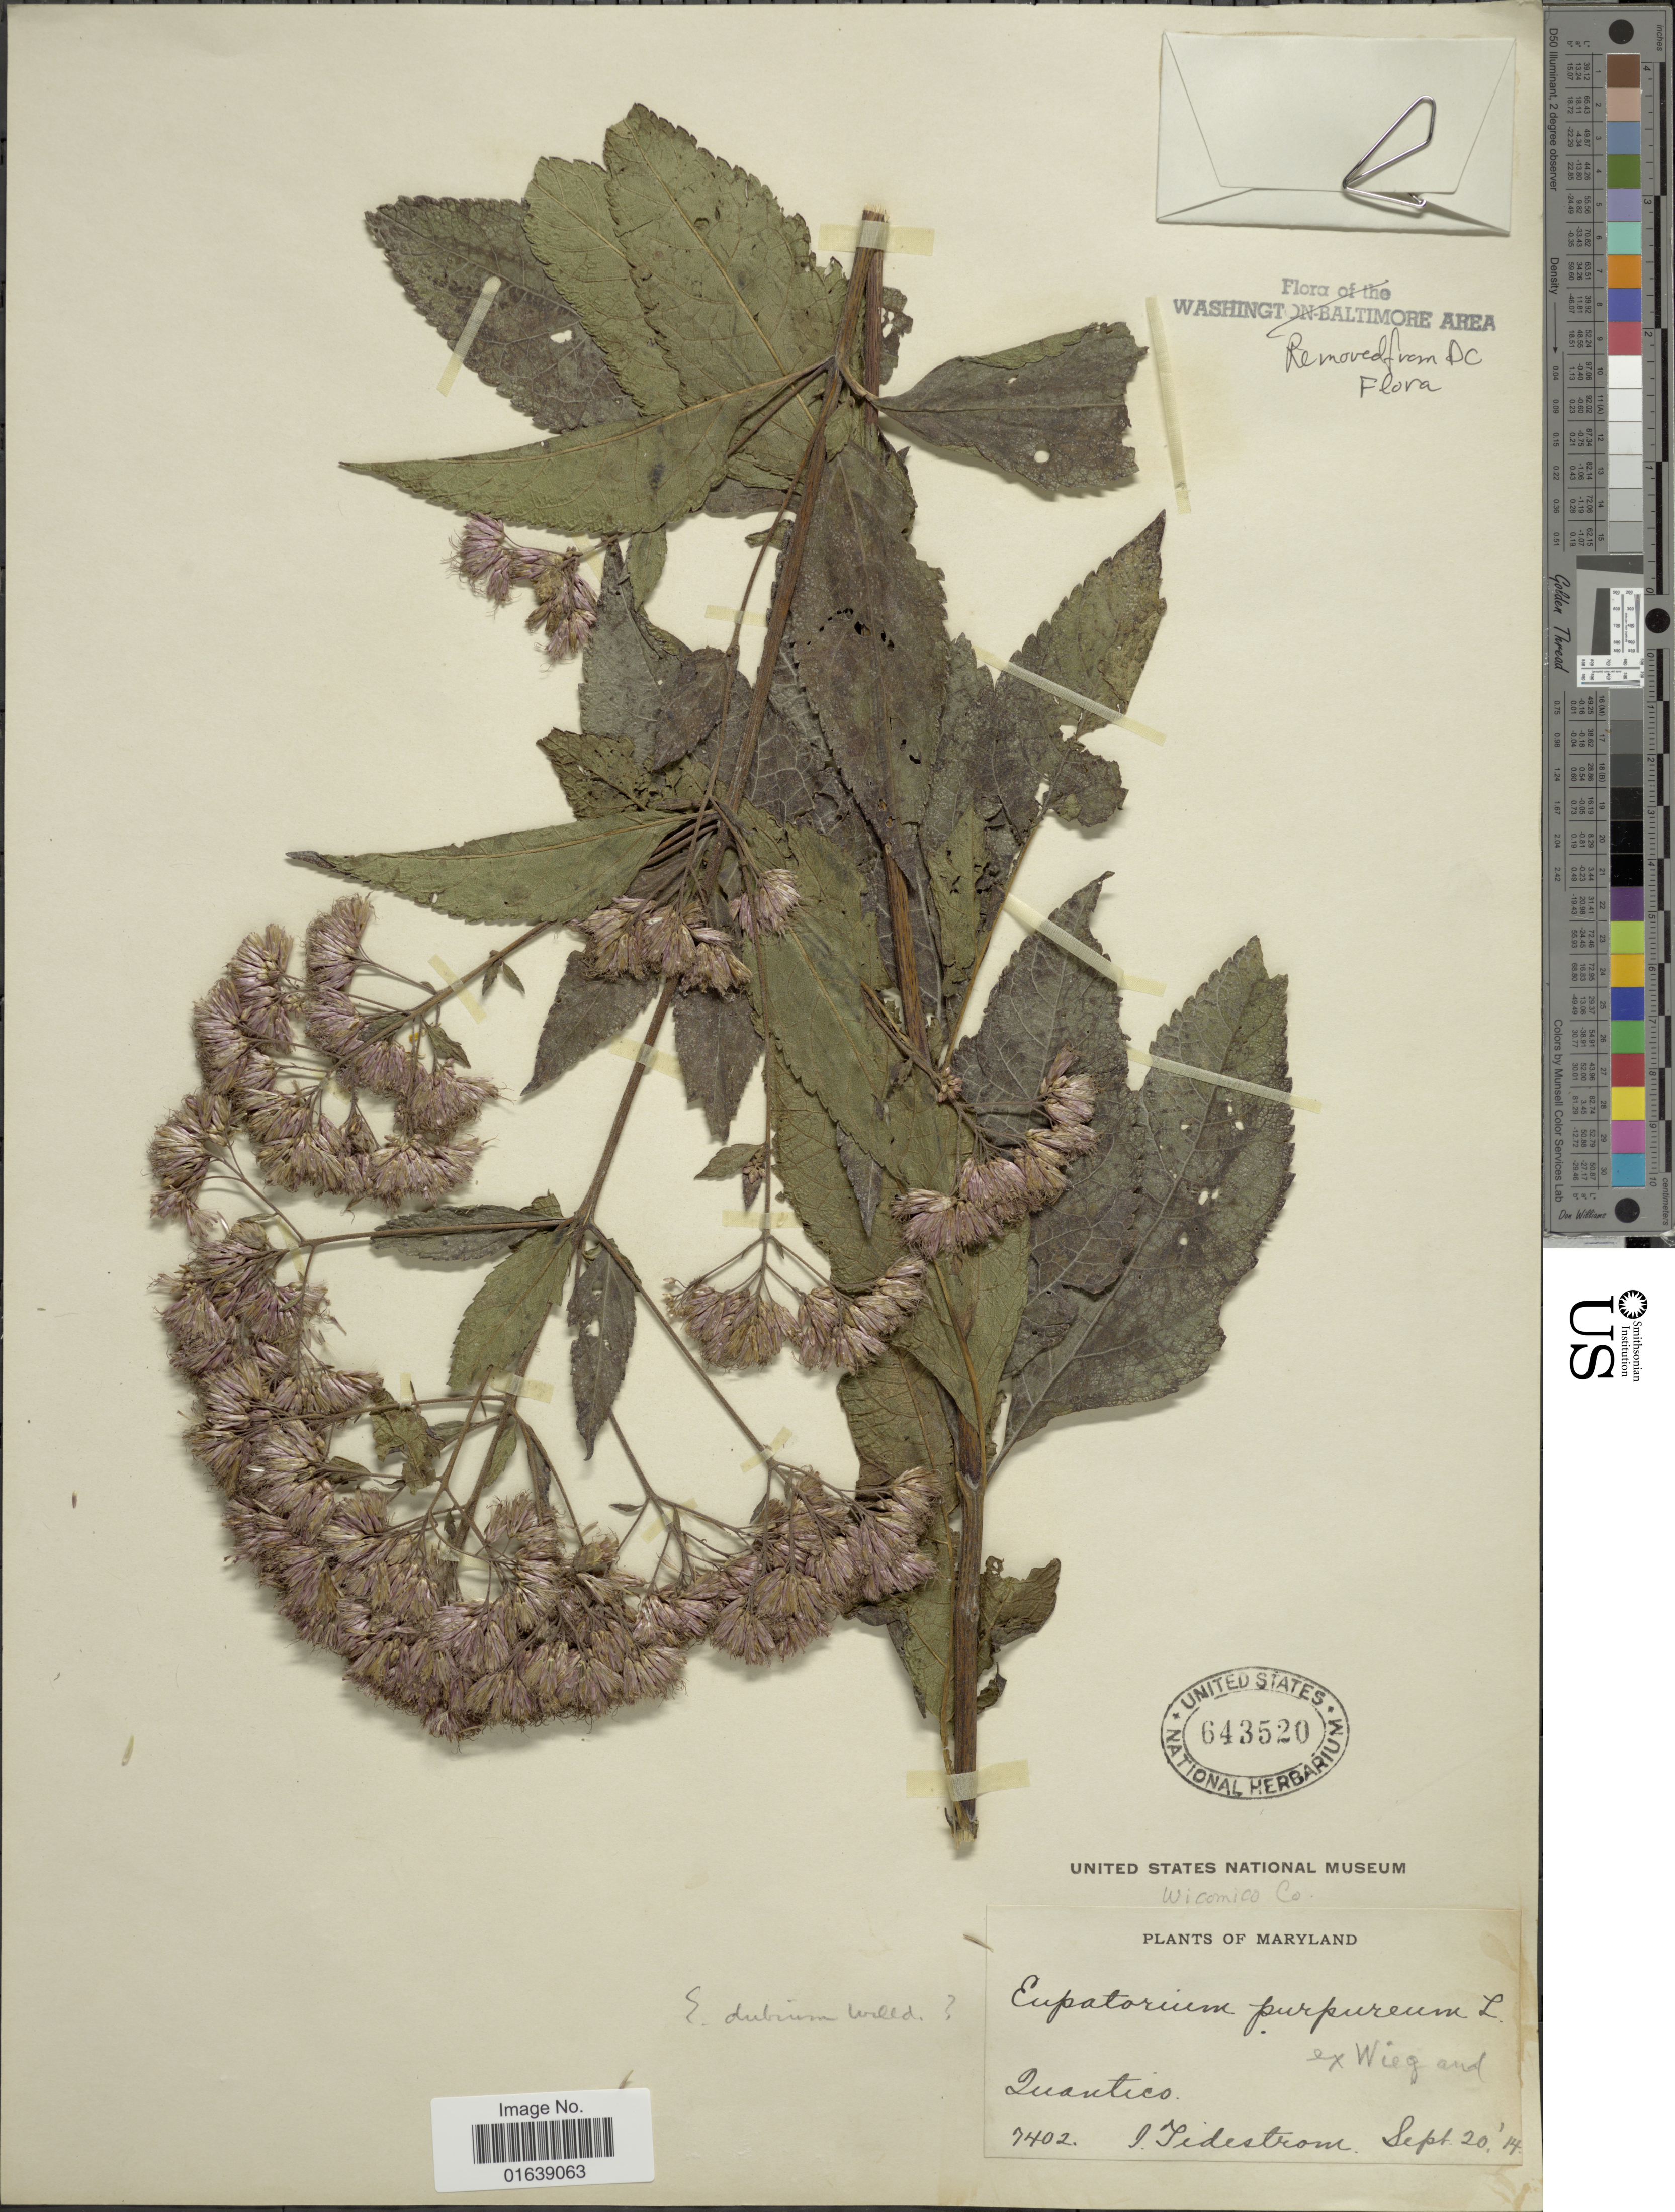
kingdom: Plantae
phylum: Tracheophyta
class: Magnoliopsida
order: Asterales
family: Asteraceae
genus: Eupatorium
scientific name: Eupatorium dubium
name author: Willd. ex Poir.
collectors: I. F. Tidestrom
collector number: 7402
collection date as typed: Transcribed d/m/y: 20/9/14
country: United States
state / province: Maryland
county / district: Wicomico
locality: Maryland. Quantico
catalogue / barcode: US 643520